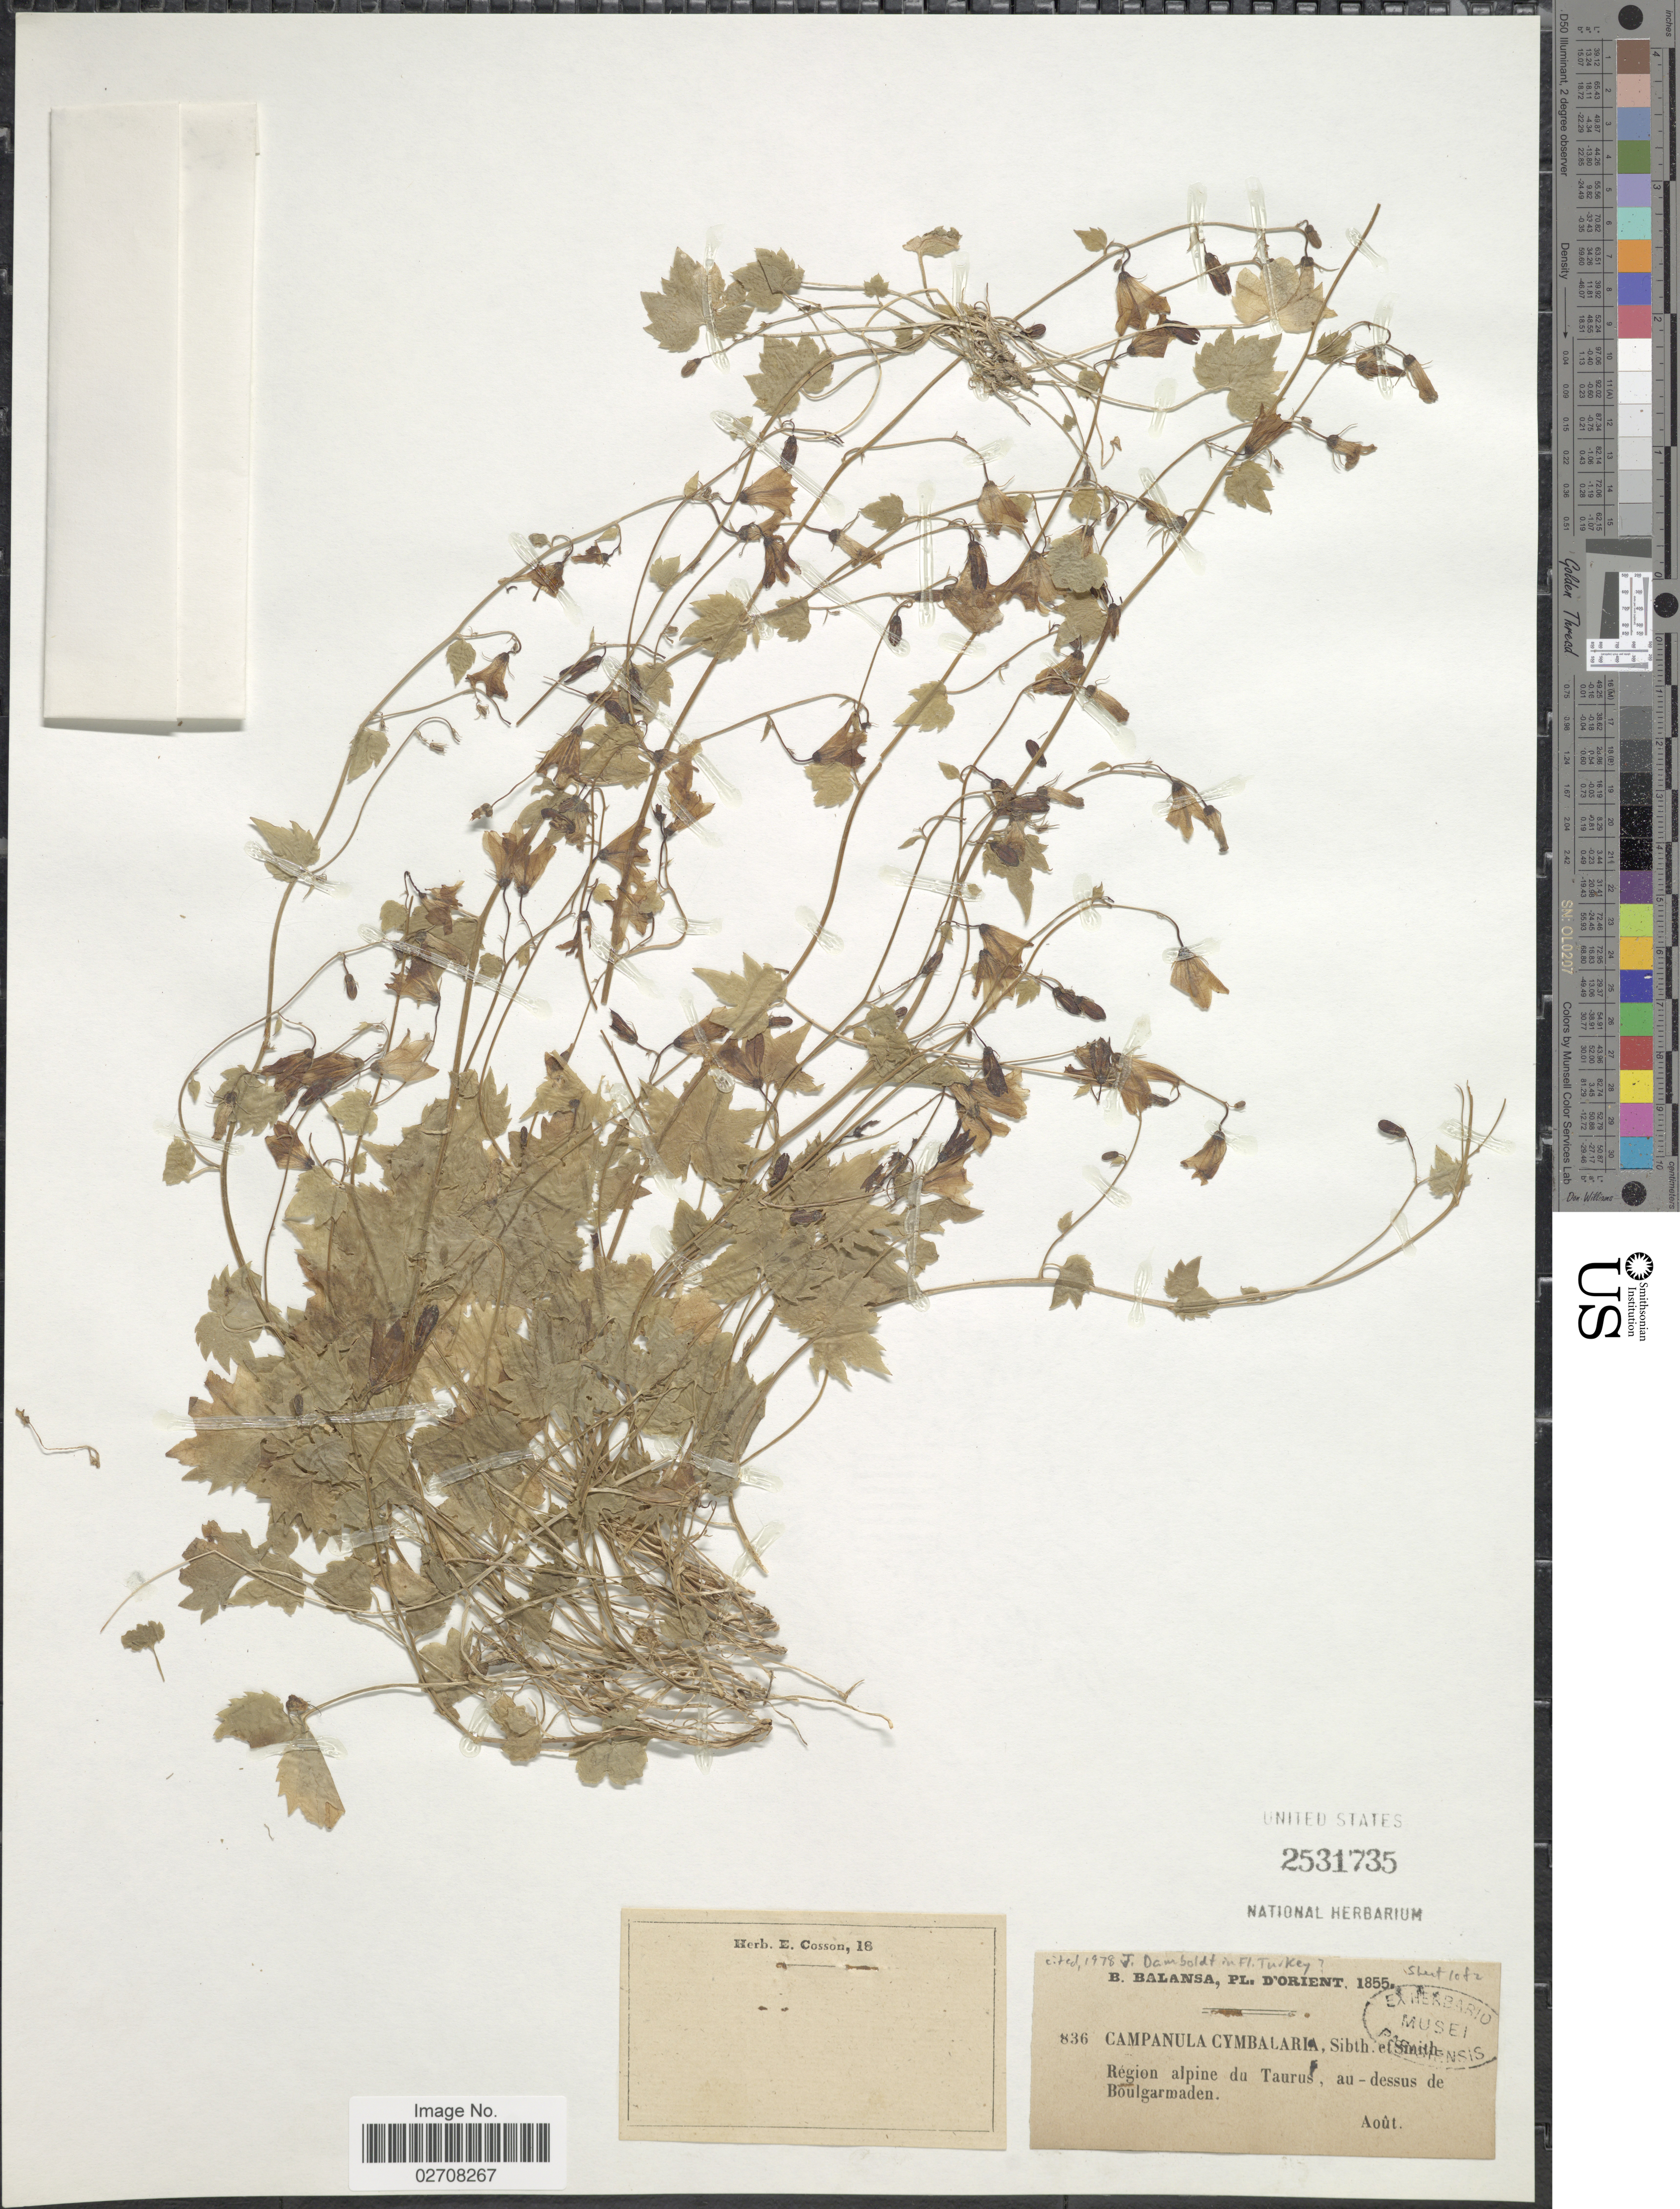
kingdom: Plantae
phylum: Tracheophyta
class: Magnoliopsida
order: Asterales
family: Campanulaceae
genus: Campanula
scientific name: Campanula cymbalaria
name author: Sm.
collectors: B. Balansa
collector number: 836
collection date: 1855-08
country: Turkey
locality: D'Orient. Region alpine du Taurus au-dessus de Boulgarmaden.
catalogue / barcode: US 2531735